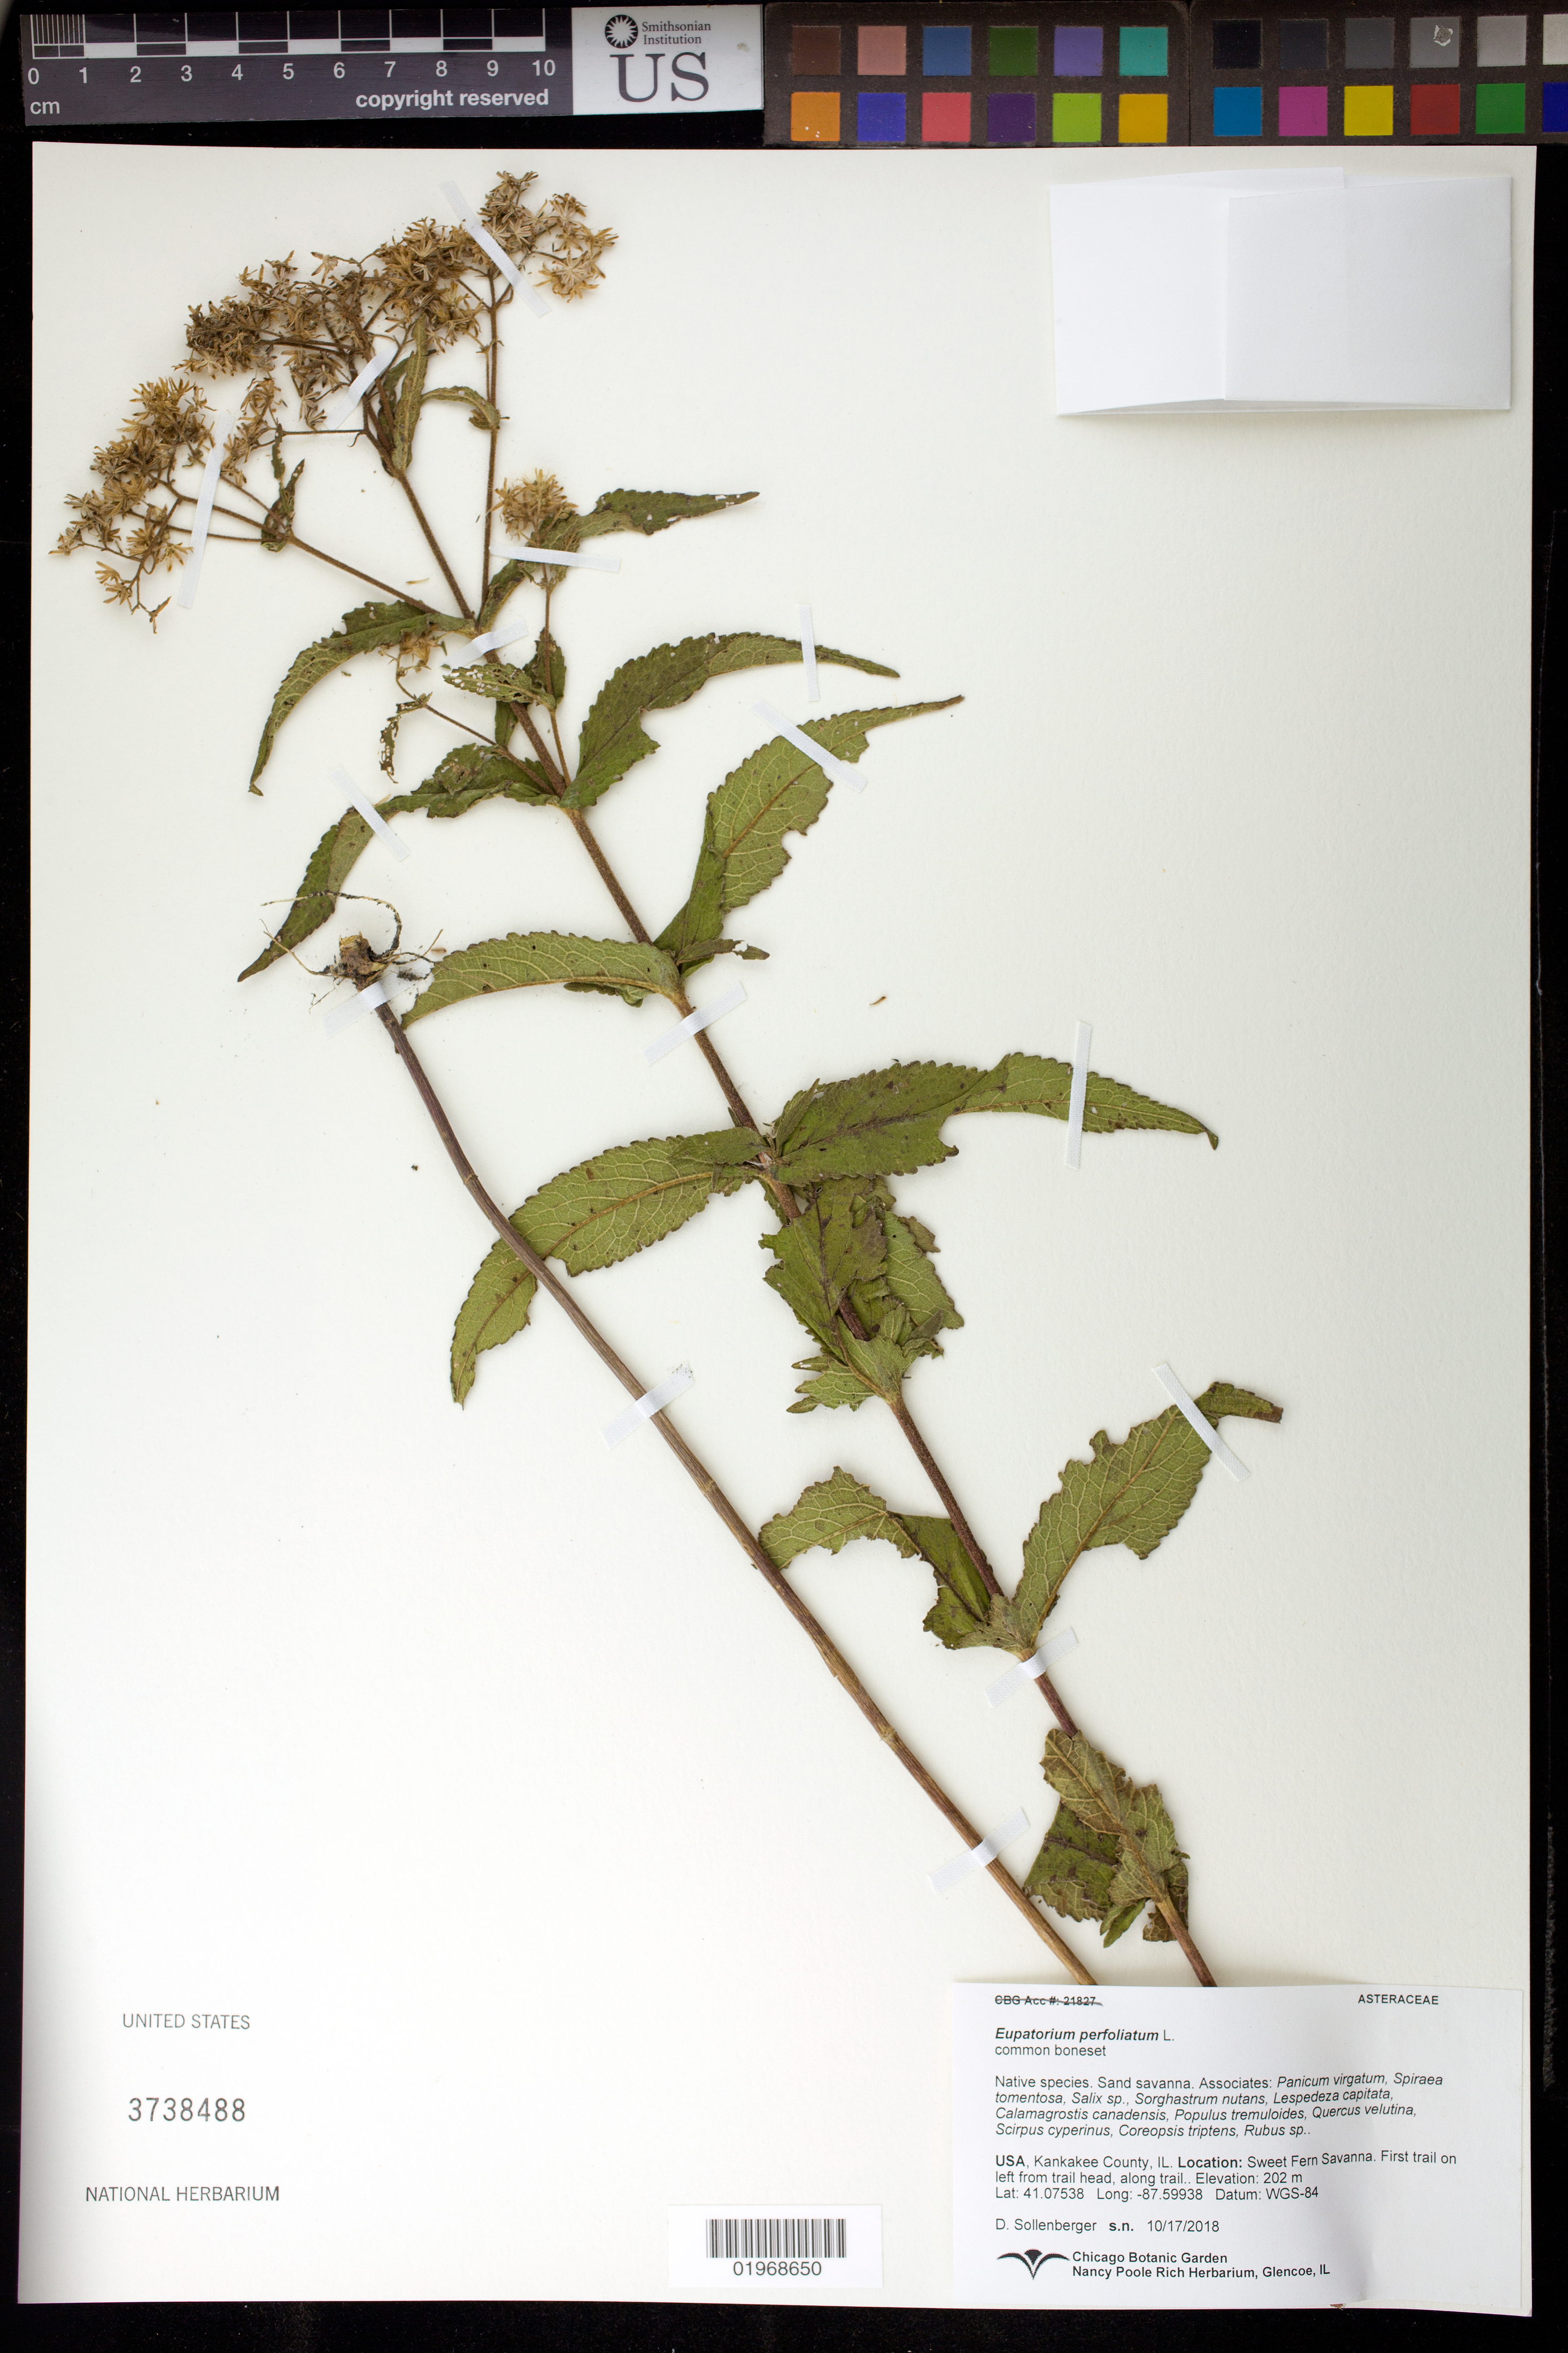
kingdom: Plantae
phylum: Tracheophyta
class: Magnoliopsida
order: Asterales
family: Asteraceae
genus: Eupatorium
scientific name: Eupatorium perfoliatum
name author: L.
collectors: D. Sollenberger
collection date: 2018-10-17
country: United States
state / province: Illinois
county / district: Kankakee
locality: Sweet Fern Savanna, along first trail on left from trail head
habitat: Sand savanna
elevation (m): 202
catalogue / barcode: US 3738488